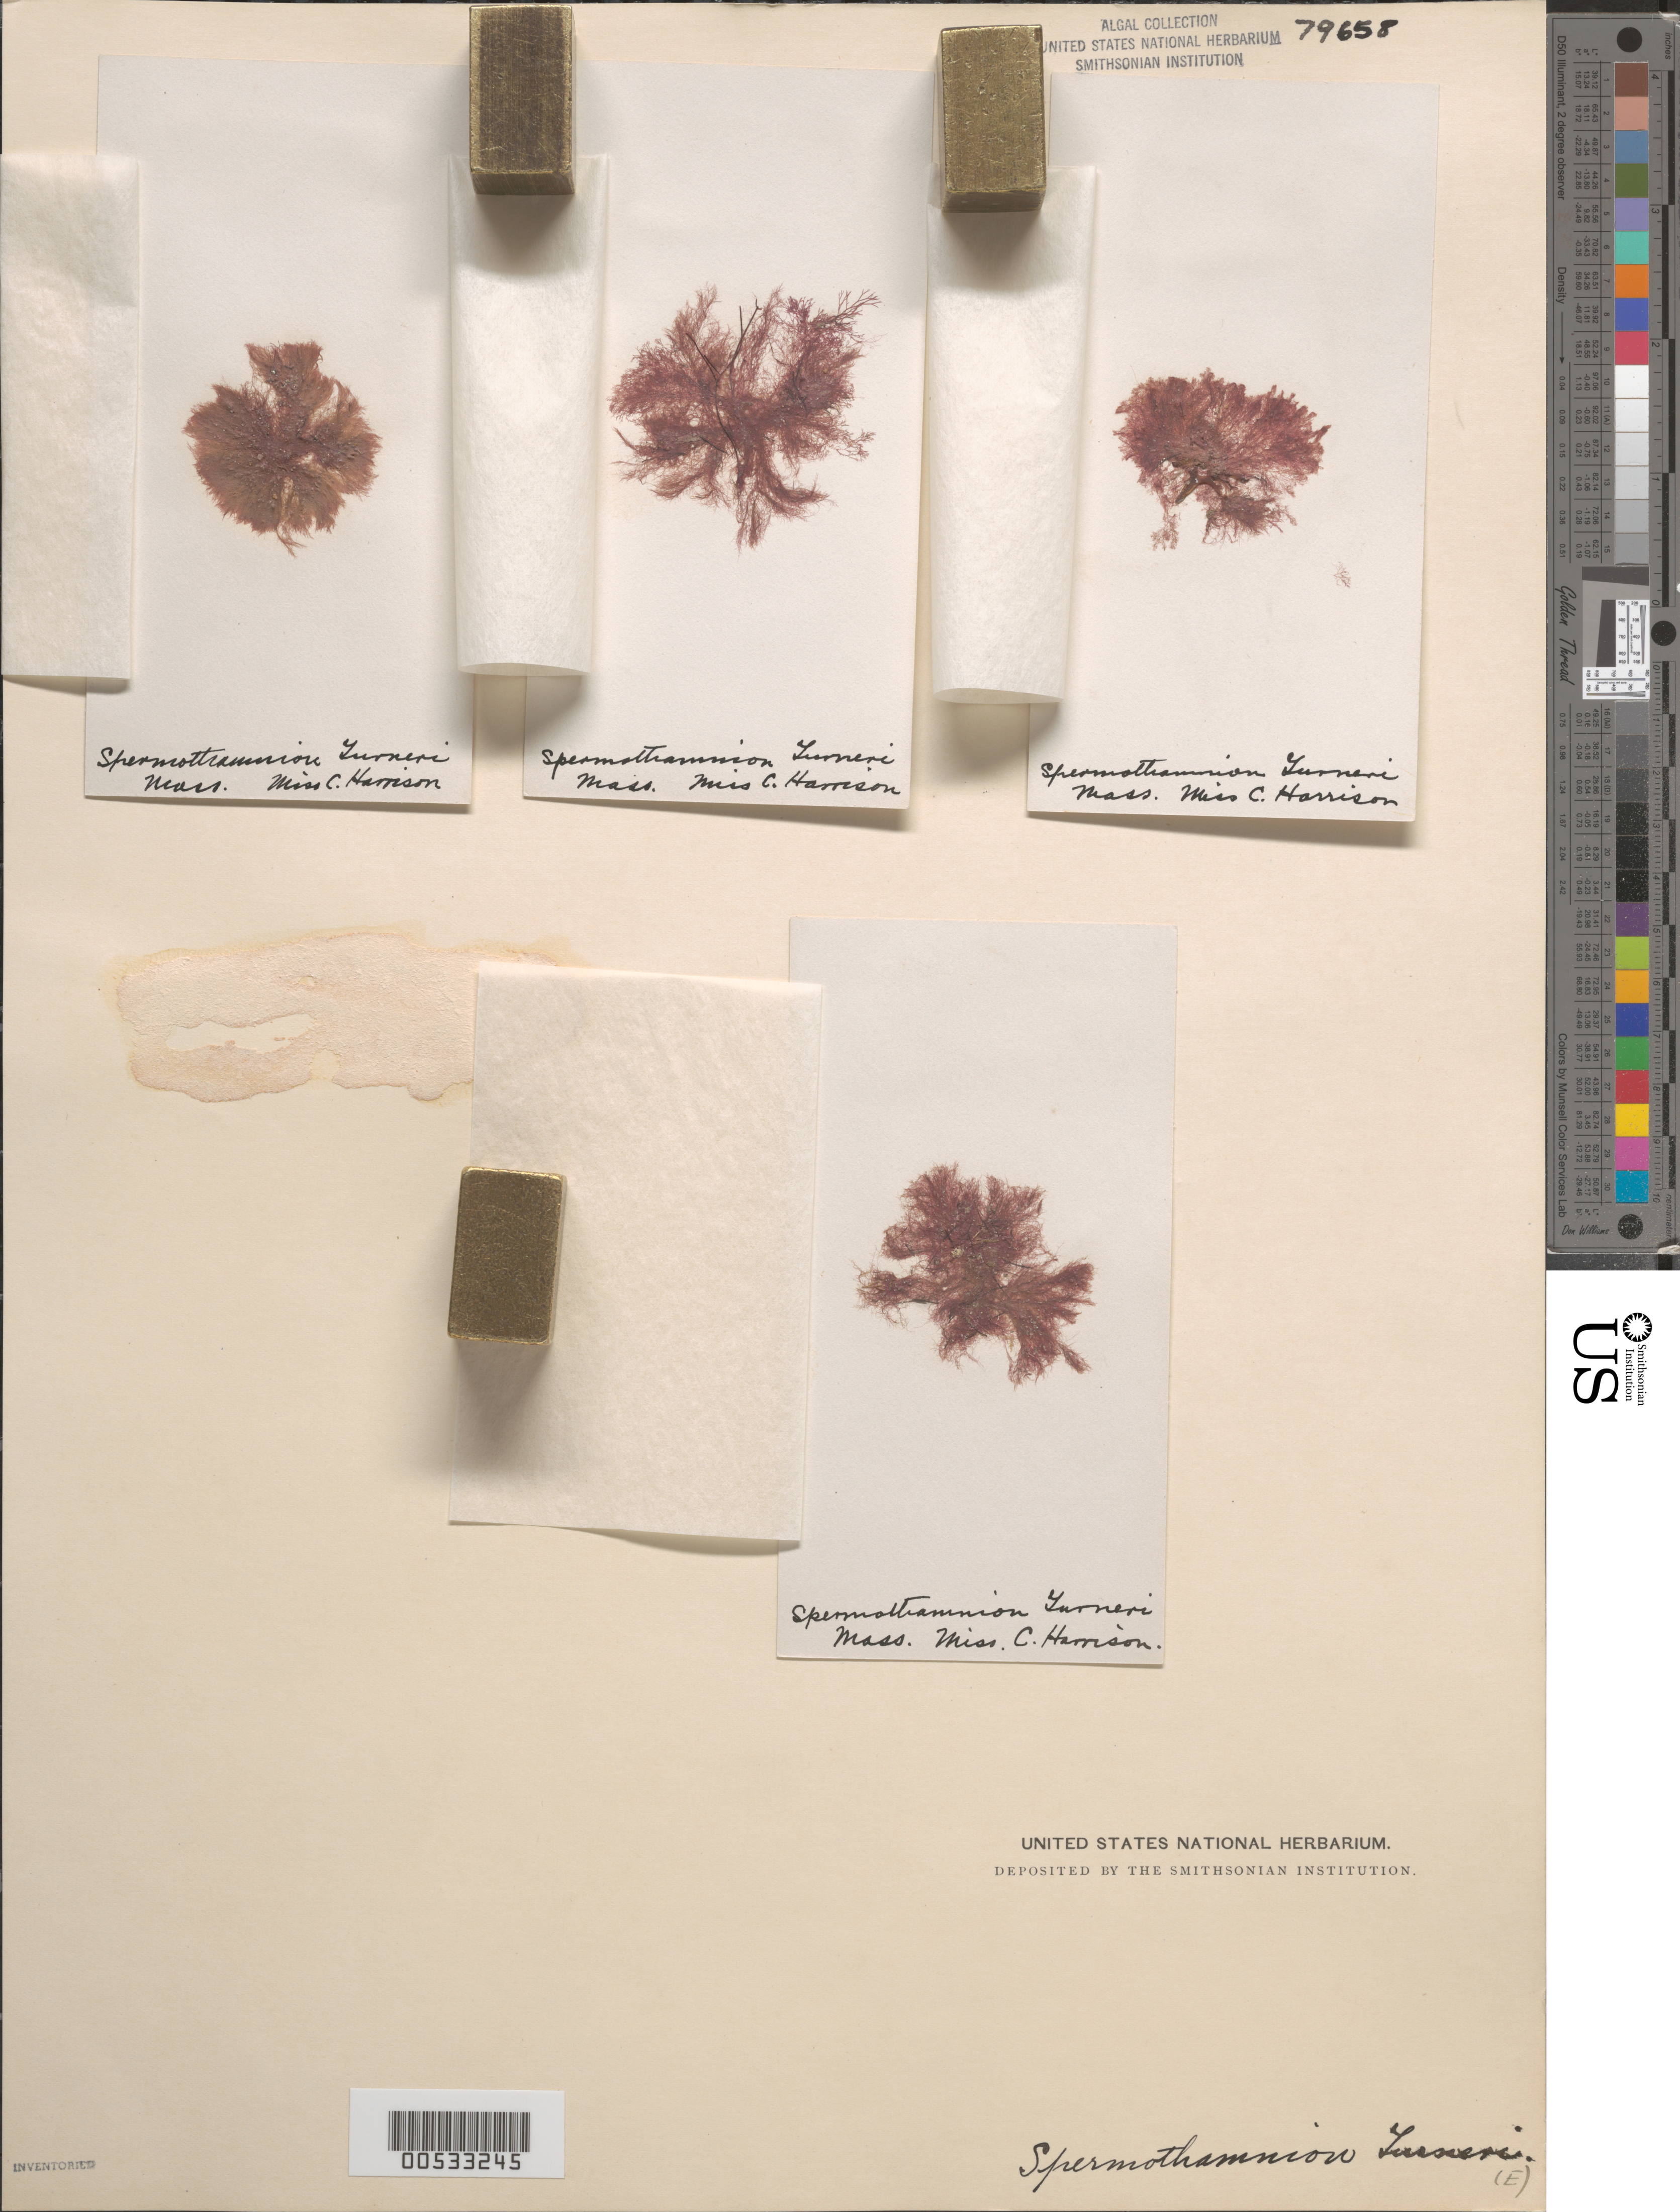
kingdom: Plantae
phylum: Rhodophyta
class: Florideophyceae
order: Ceramiales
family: Ceramiaceae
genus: Scagelothamnion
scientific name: Scagelothamnion turneri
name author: (Mert. ex Roth) A. Athanasiadis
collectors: C. Harrison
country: United States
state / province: Massachusetts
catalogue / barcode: US 79658